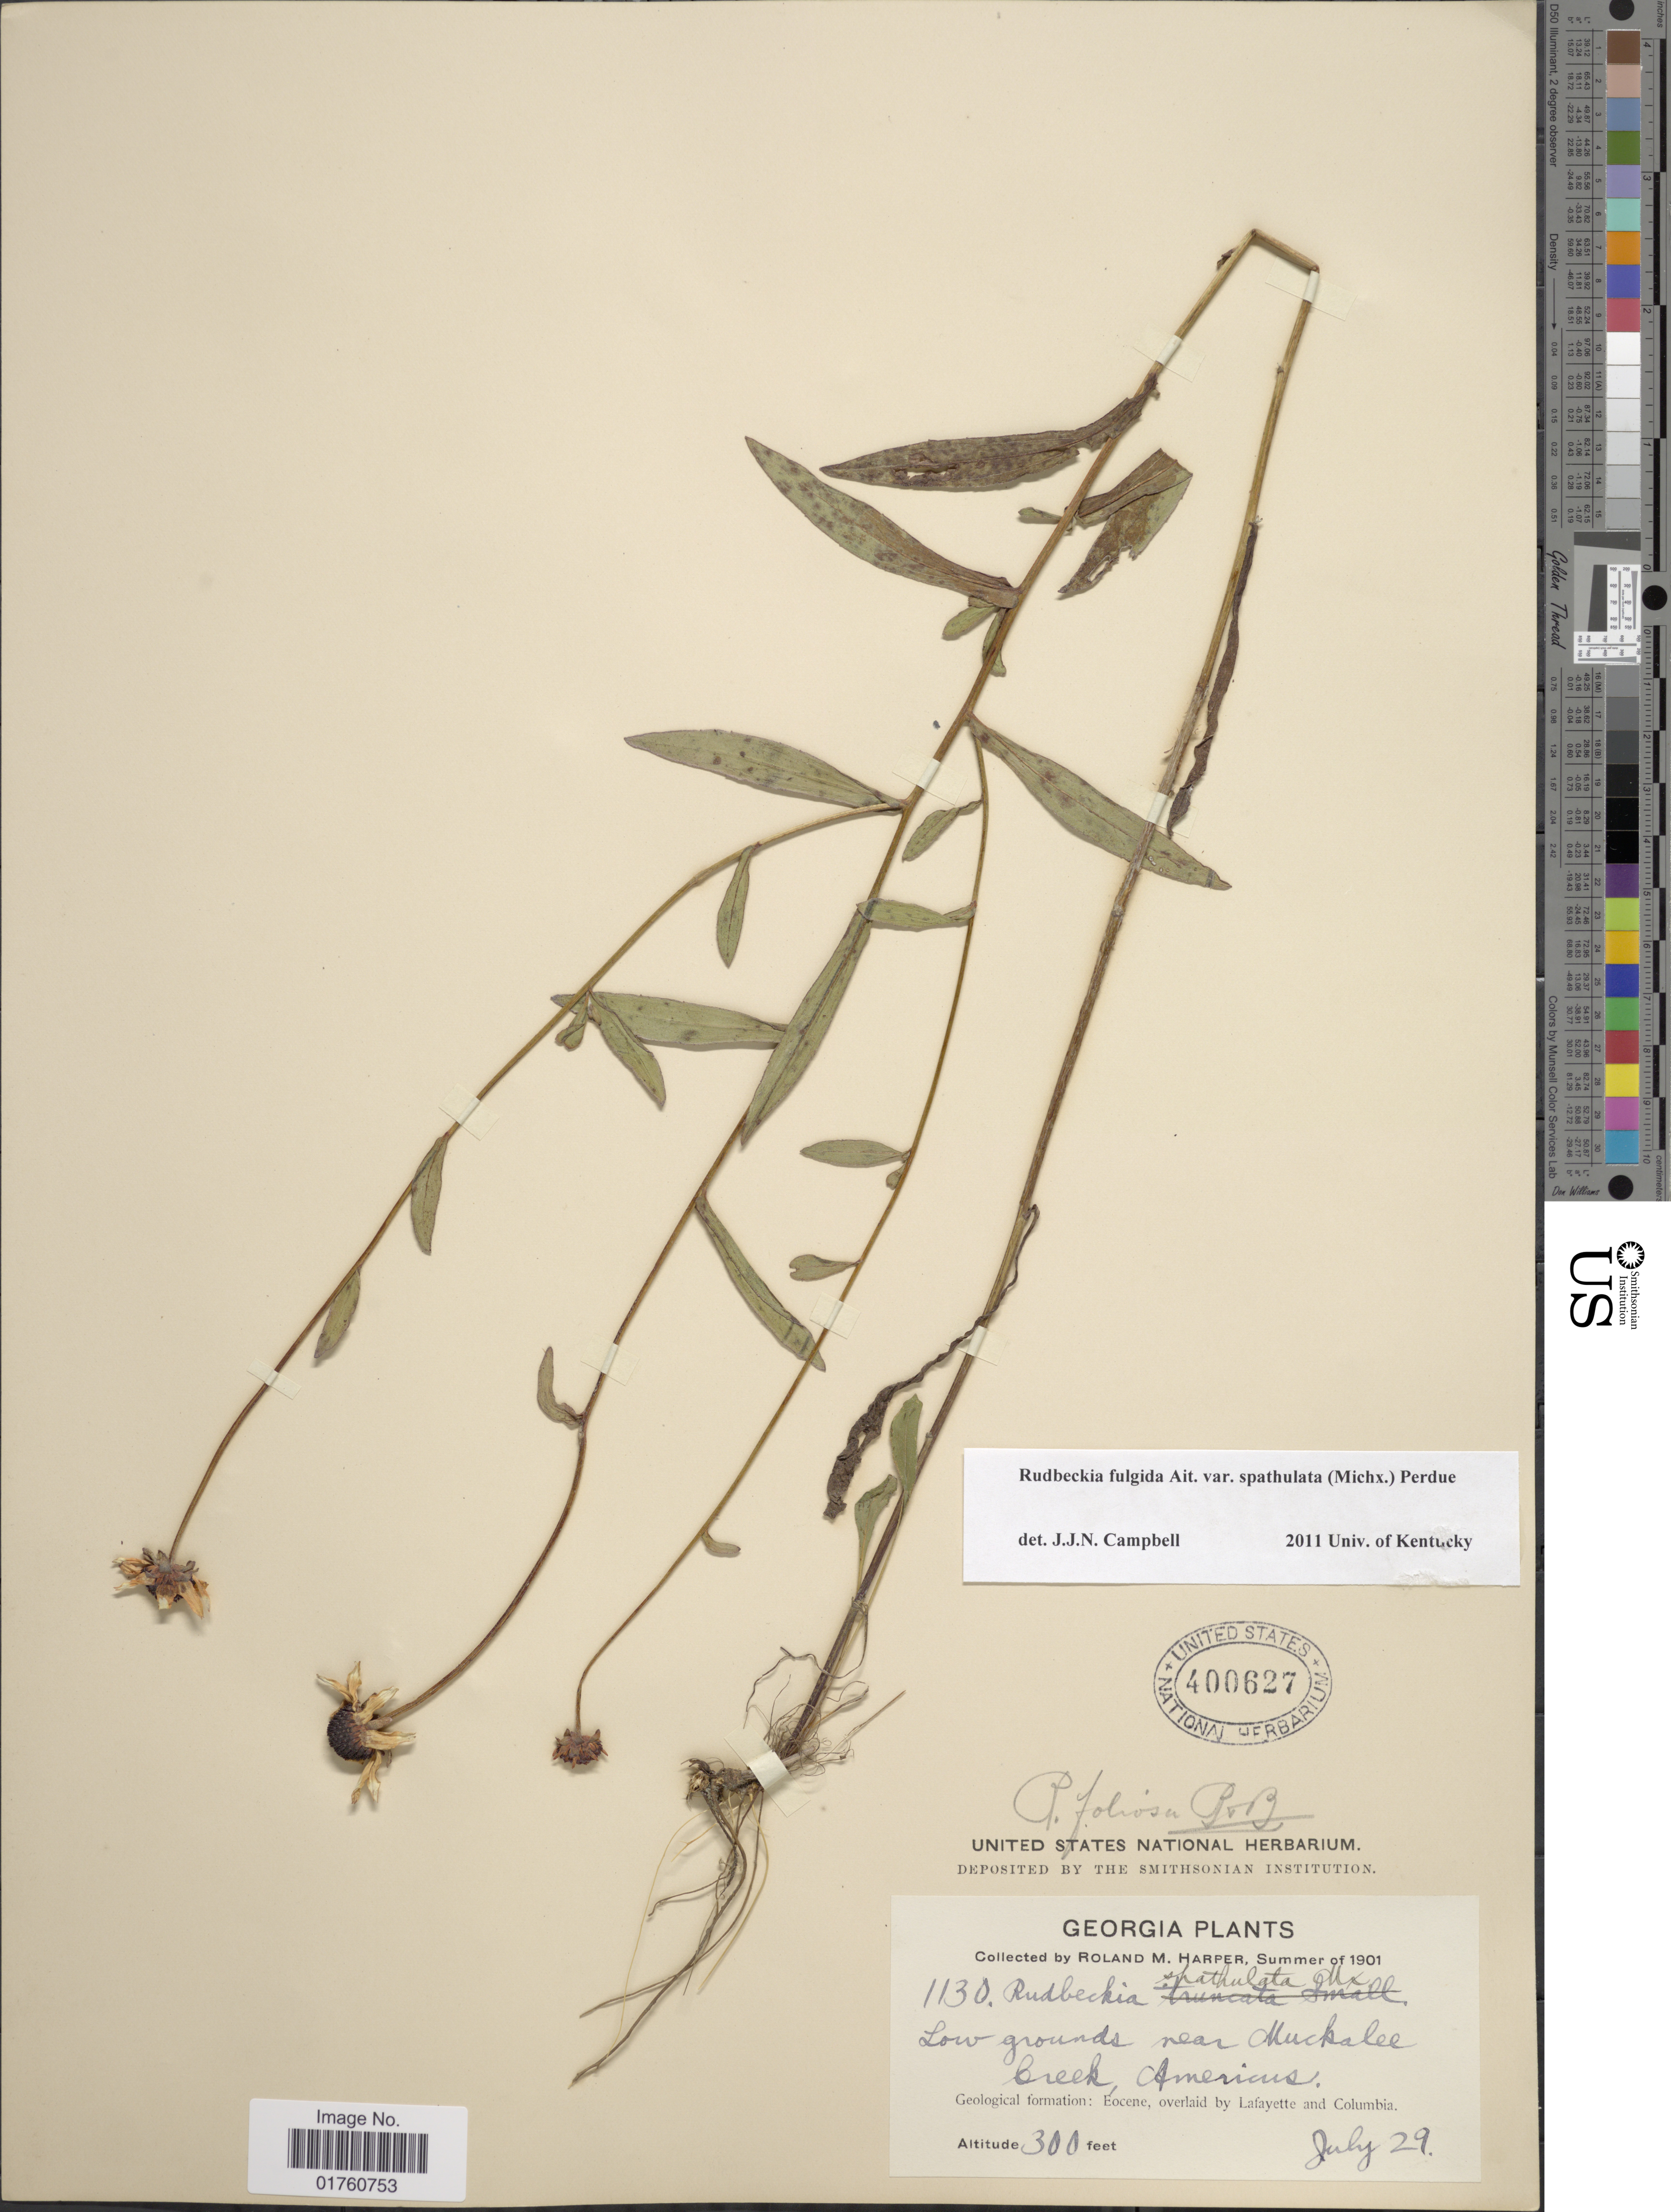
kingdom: Plantae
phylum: Tracheophyta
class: Magnoliopsida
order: Asterales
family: Asteraceae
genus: Rudbeckia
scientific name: Rudbeckia fulgida var. fulgida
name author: Aiton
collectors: R. M. Harper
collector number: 1130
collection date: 1901-07-29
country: United States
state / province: Georgia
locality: Low grounds near Muchakalee Creek, Amerians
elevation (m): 91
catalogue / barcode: US 400627